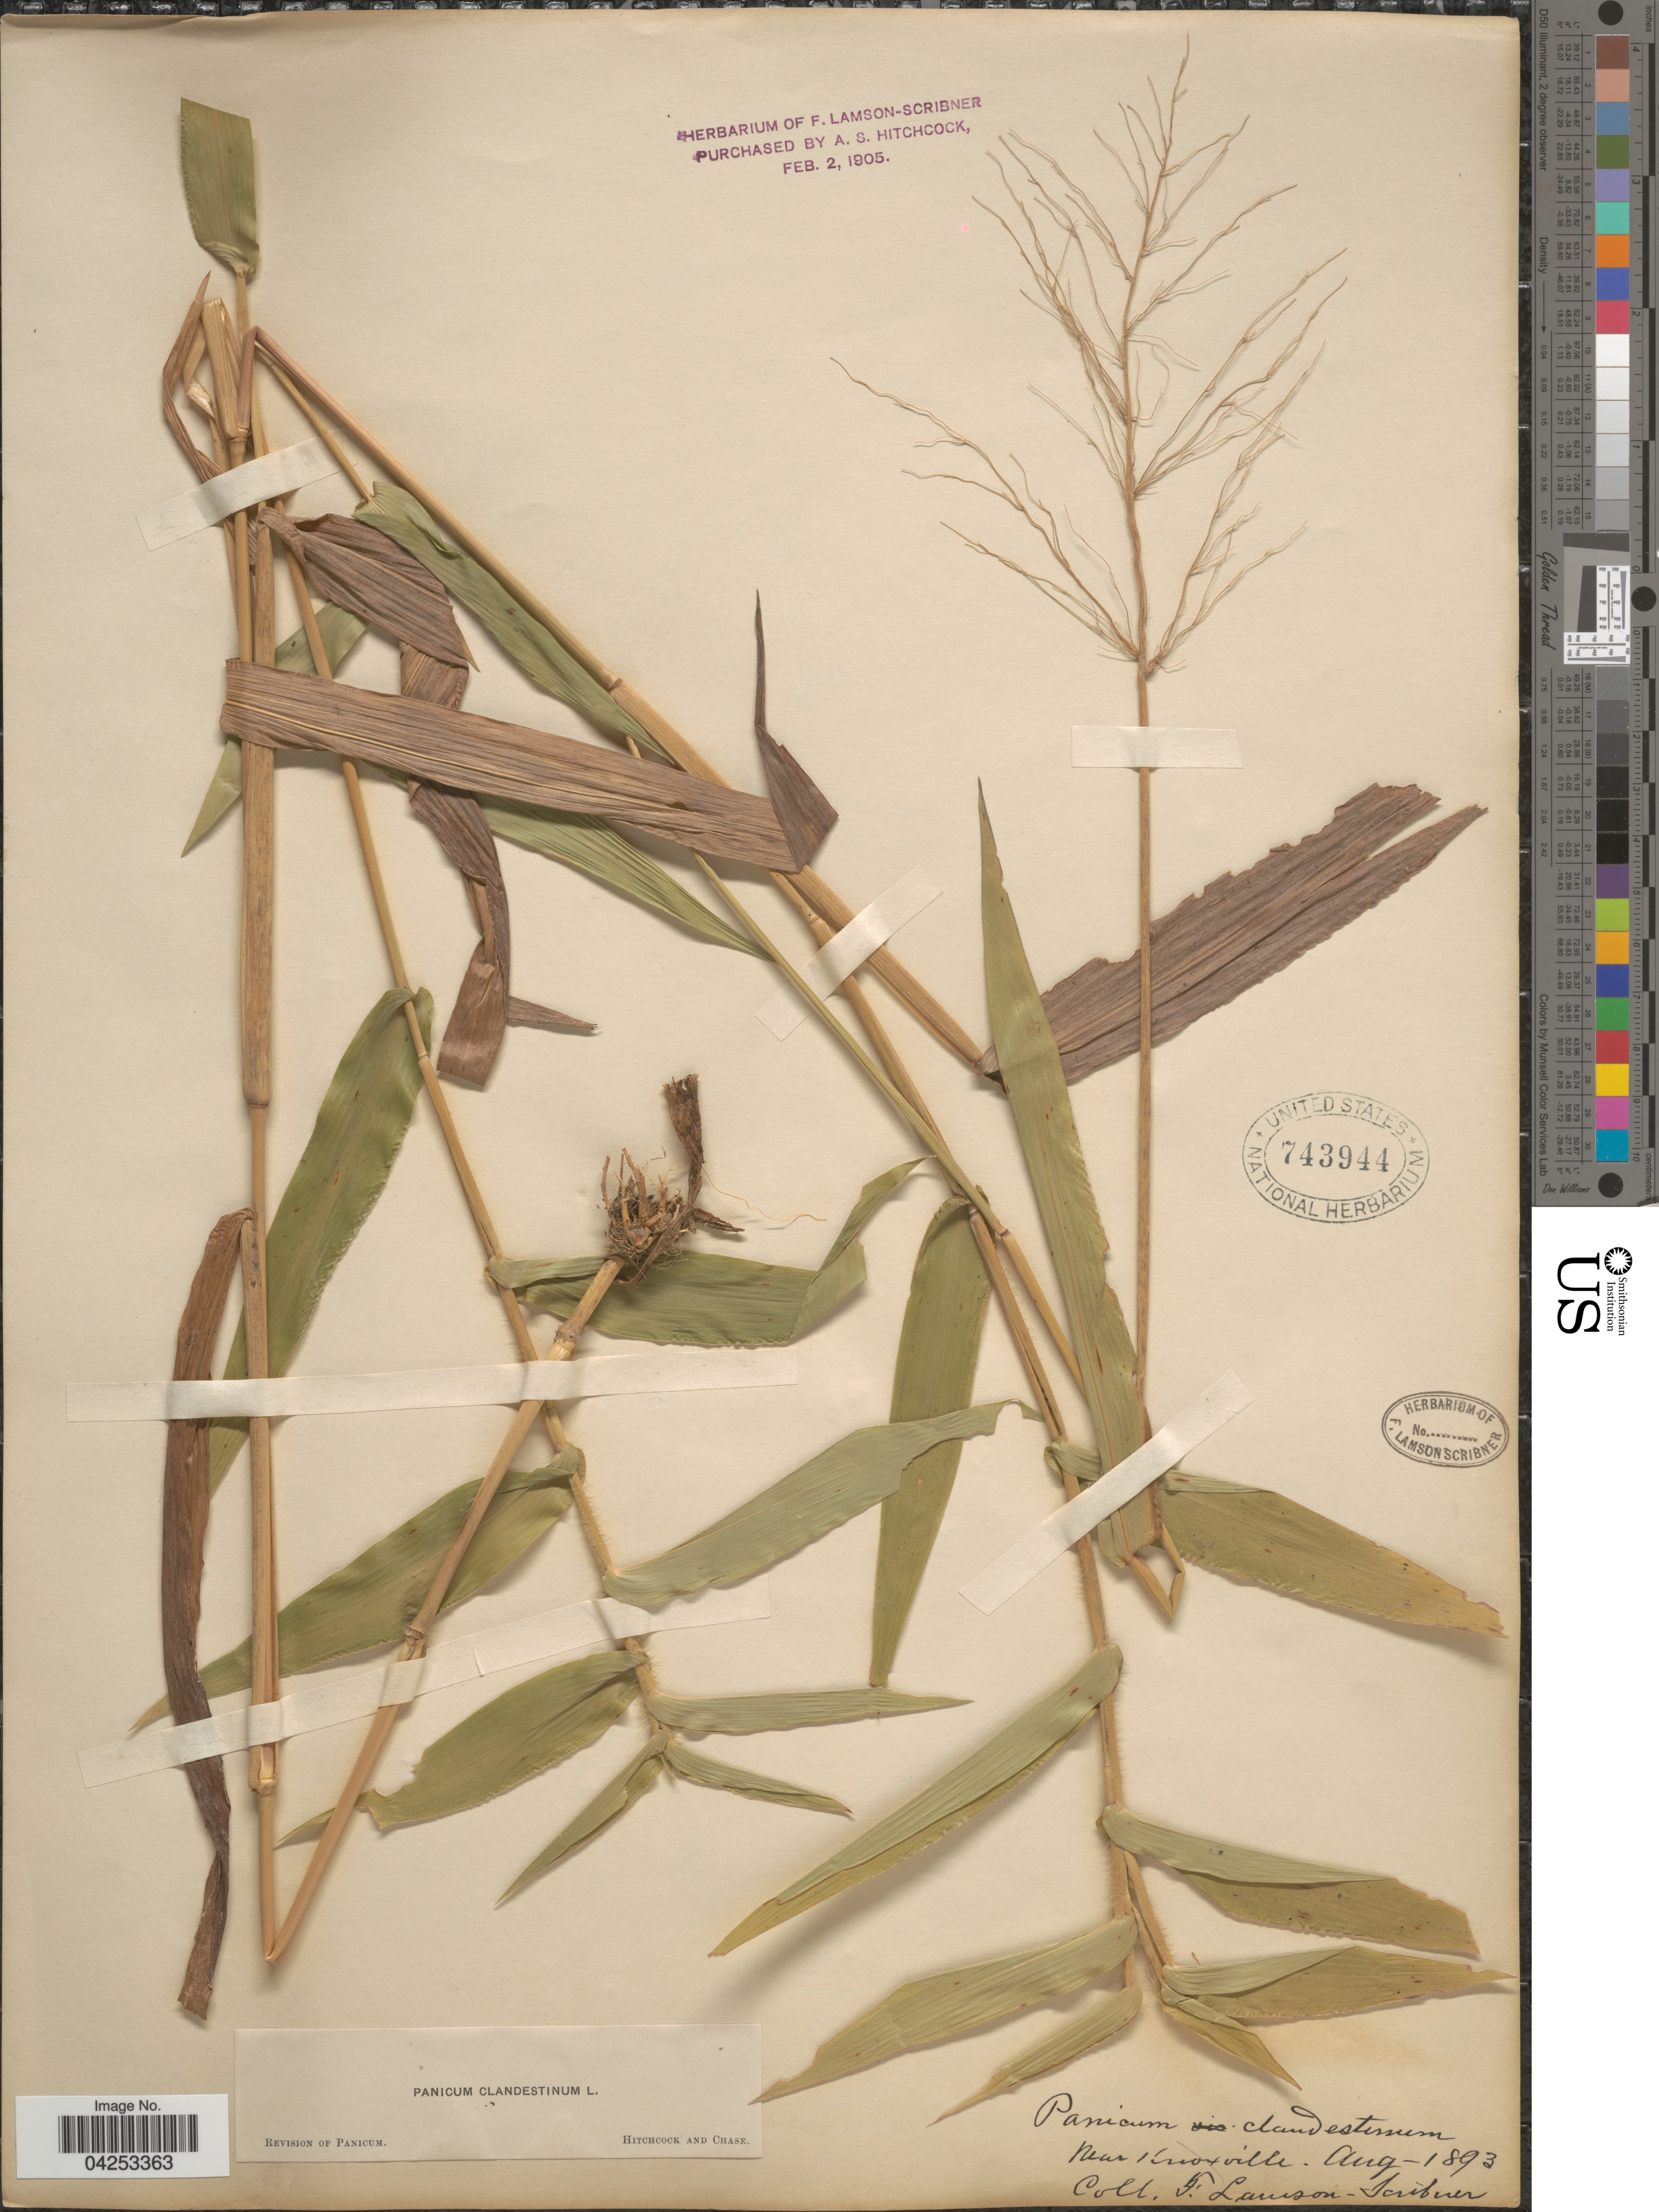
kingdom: Plantae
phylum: Tracheophyta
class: Liliopsida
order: Poales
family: Poaceae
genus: Dichanthelium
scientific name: Dichanthelium clandestinum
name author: (L.) Gould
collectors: F. Lamson-Scribner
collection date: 1893-08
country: United States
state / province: Tennessee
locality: Near Knoxville.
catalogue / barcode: US 743944